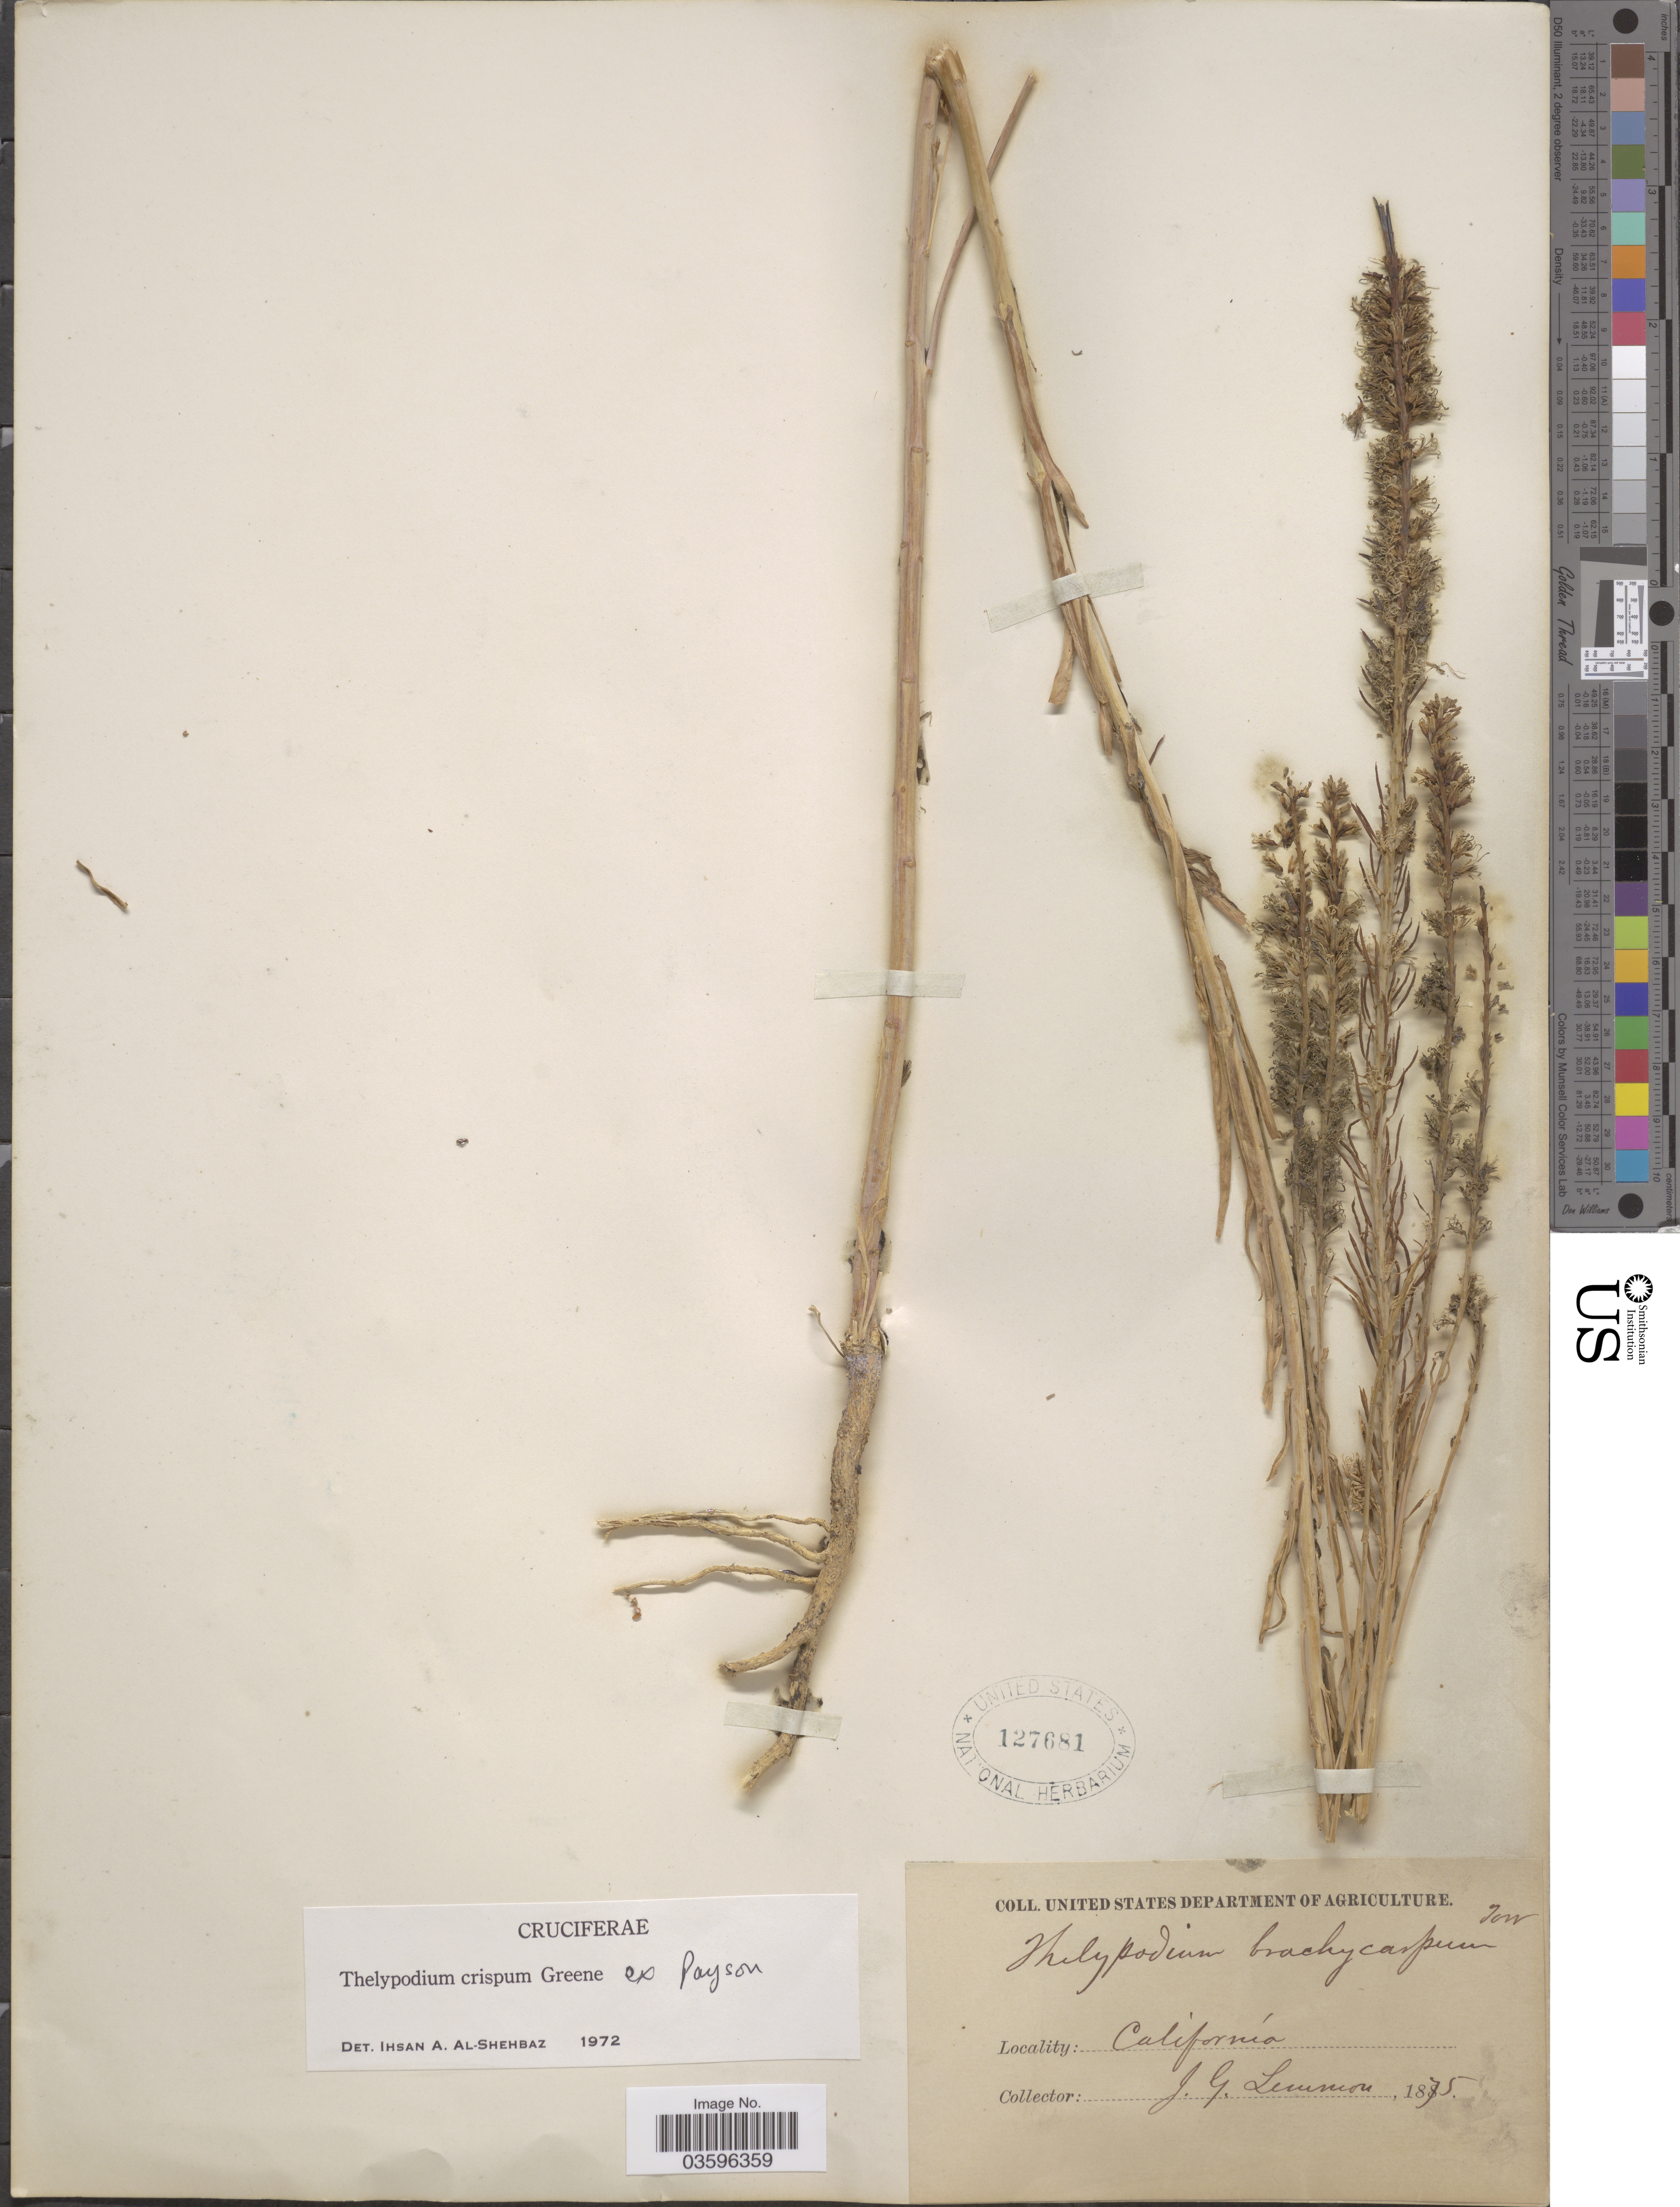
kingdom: Plantae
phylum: Tracheophyta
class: Magnoliopsida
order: Brassicales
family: Brassicaceae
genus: Thelypodium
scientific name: Thelypodium crispum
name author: Greene ex Payson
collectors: J. Lemmon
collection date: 1875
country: United States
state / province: California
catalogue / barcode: US 127681